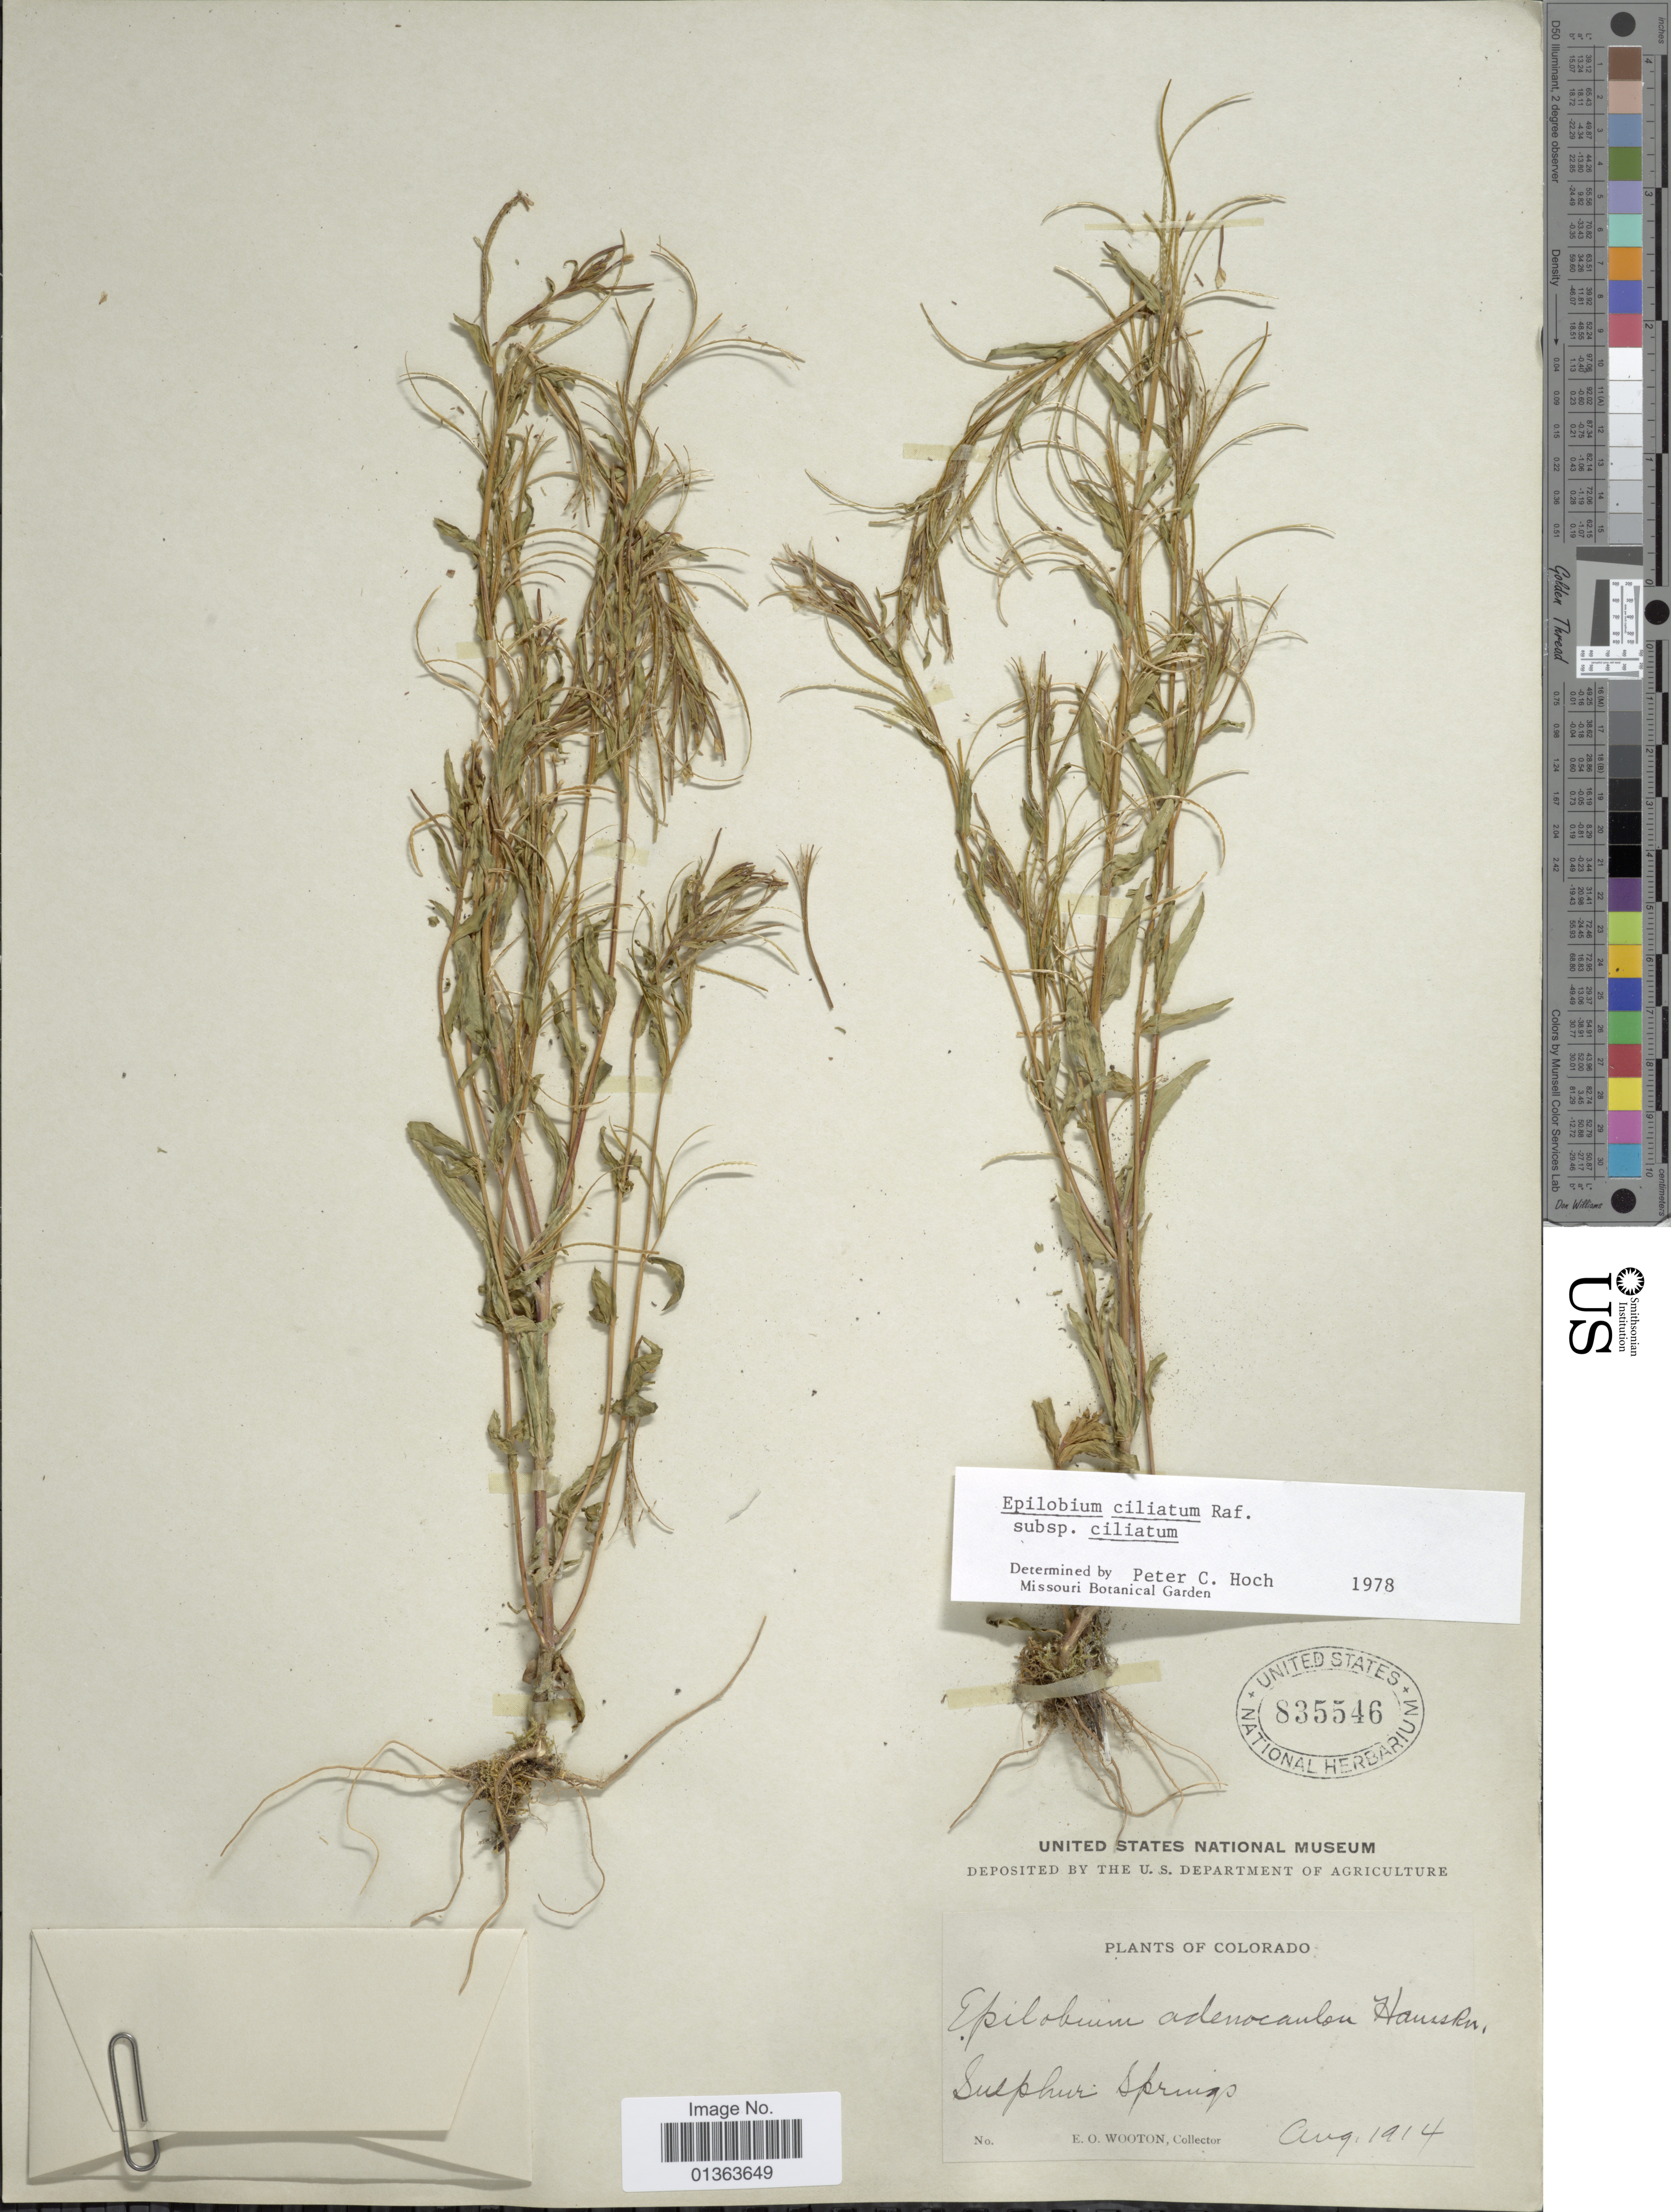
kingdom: Plantae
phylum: Tracheophyta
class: Magnoliopsida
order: Myrtales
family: Onagraceae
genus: Epilobium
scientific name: Epilobium ciliatum subsp. ciliatum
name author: Raf.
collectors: E. O. Wooton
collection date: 1914-08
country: United States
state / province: Colorado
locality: Sulphur Springs.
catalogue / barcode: US 835546